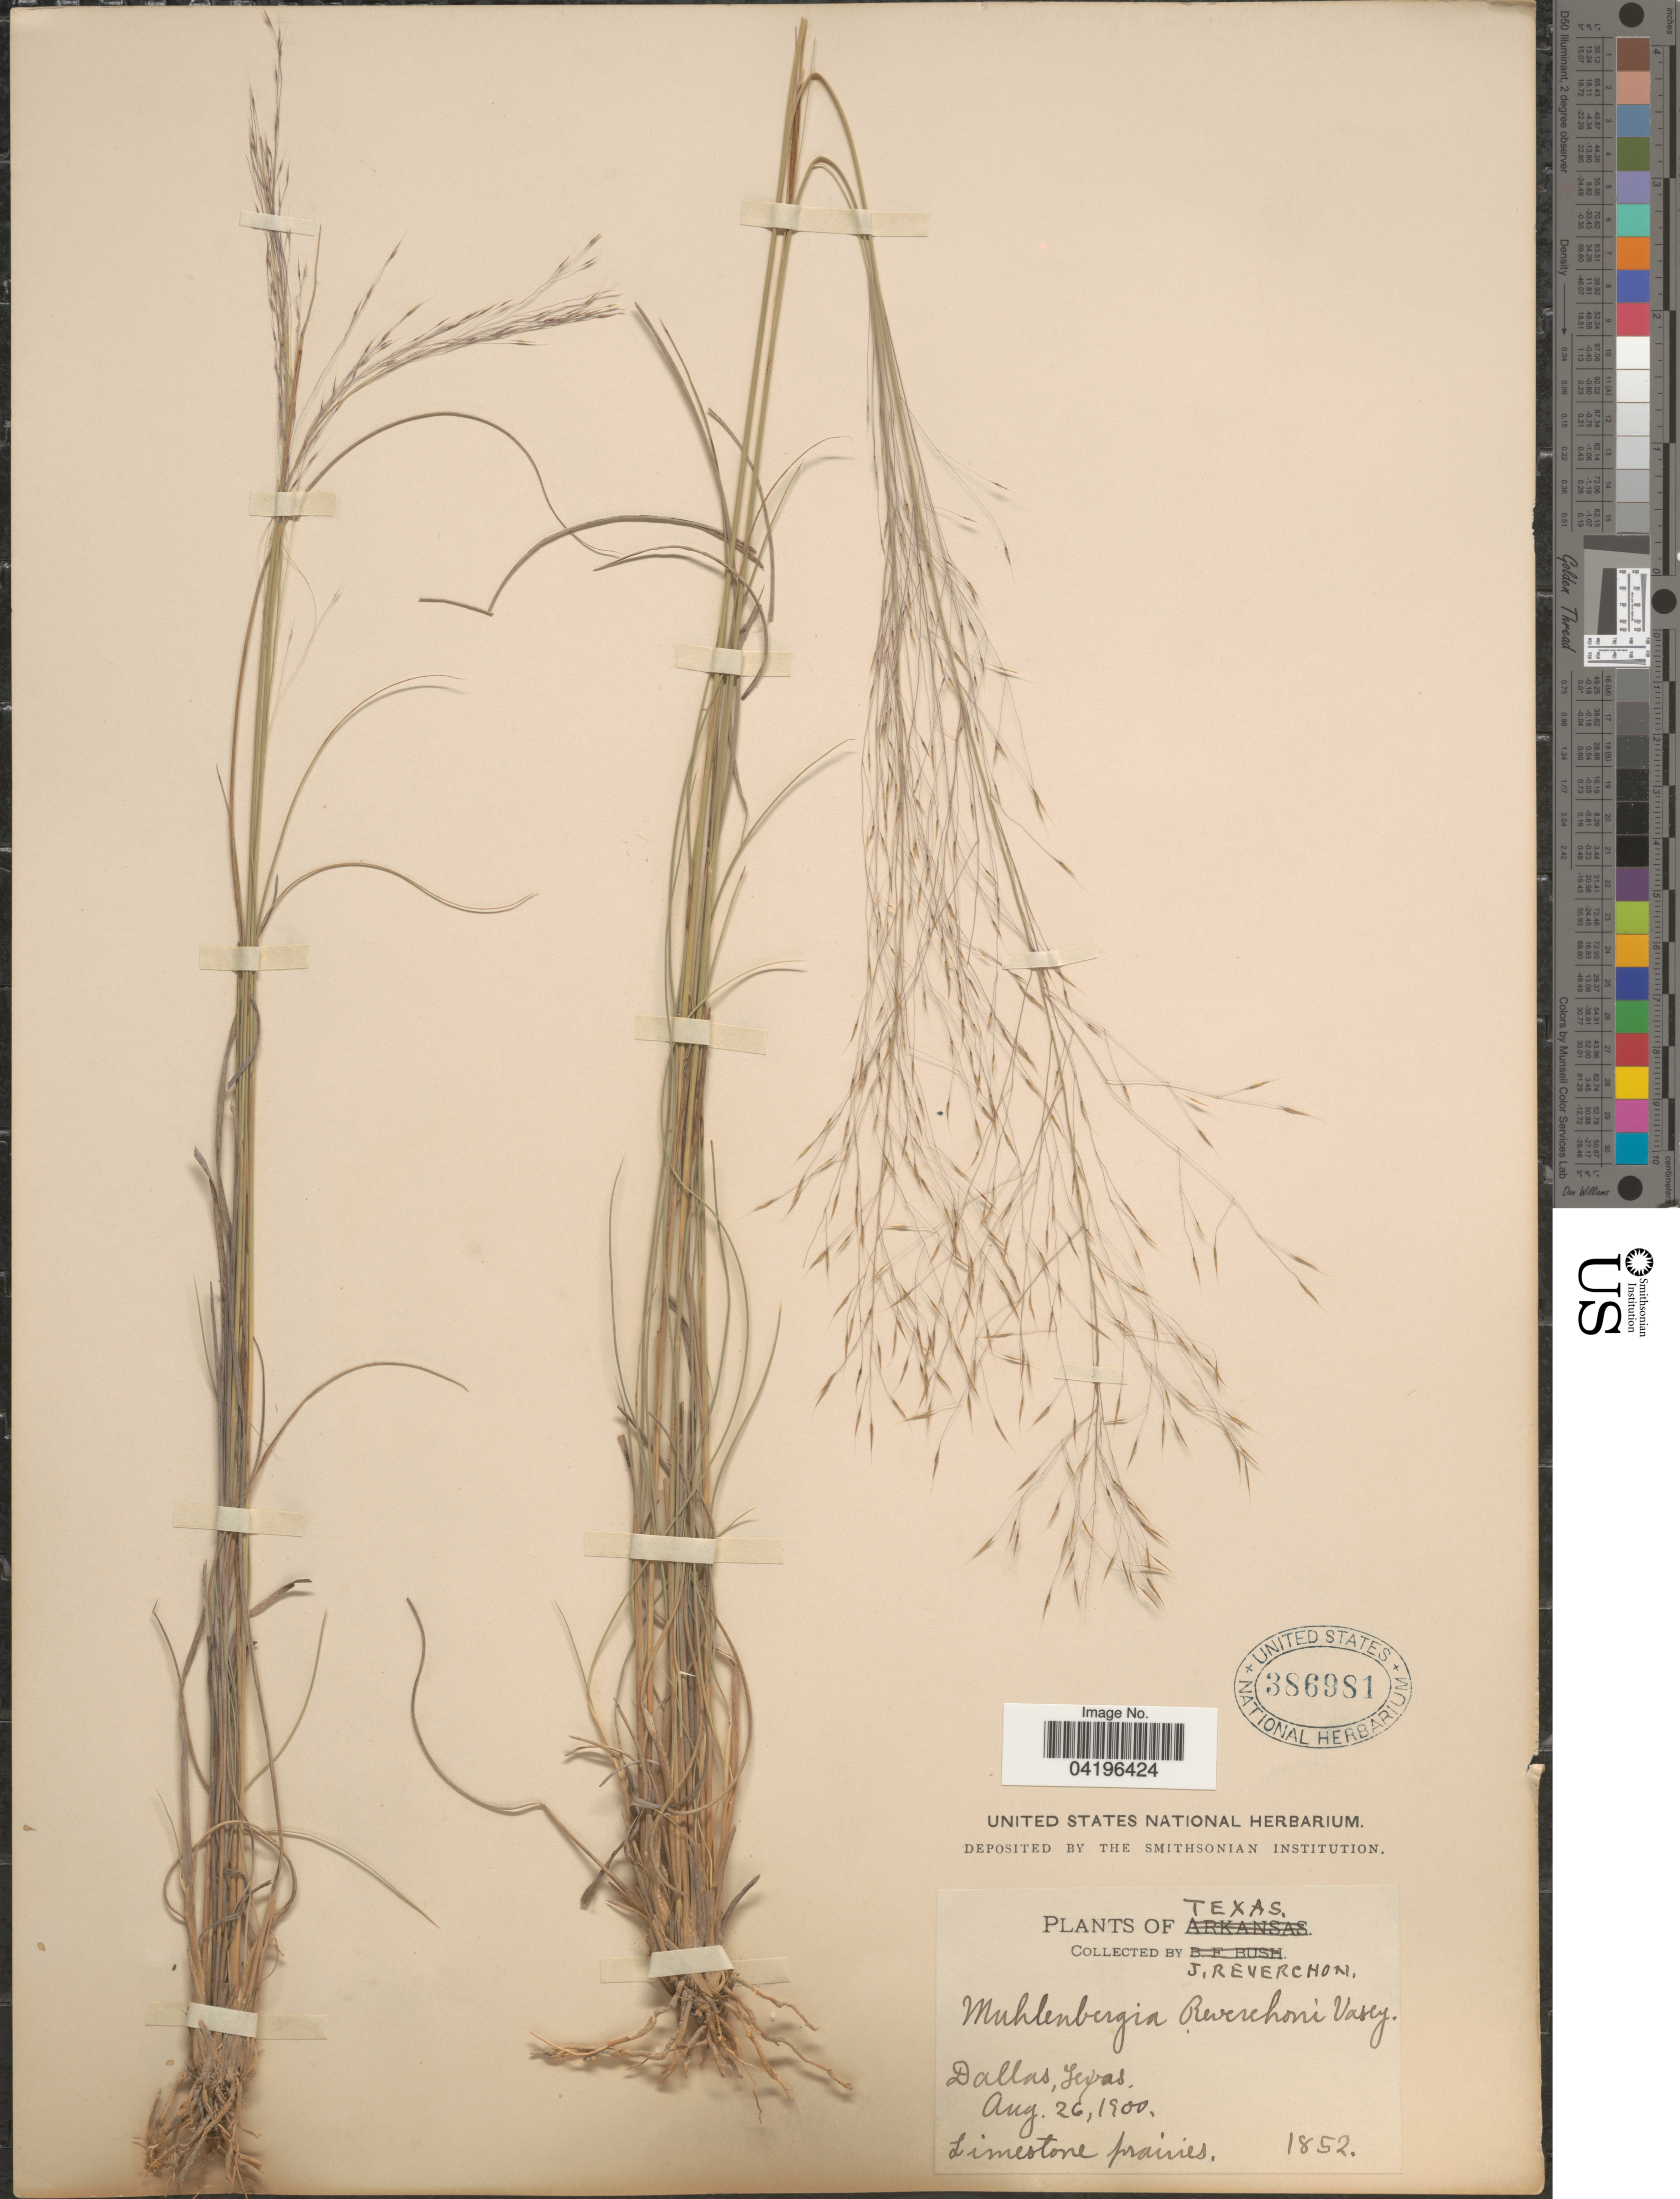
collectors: J. Reverchon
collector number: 1852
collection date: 1900-08-26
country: United States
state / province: Texas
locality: Dallas.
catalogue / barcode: US 386981